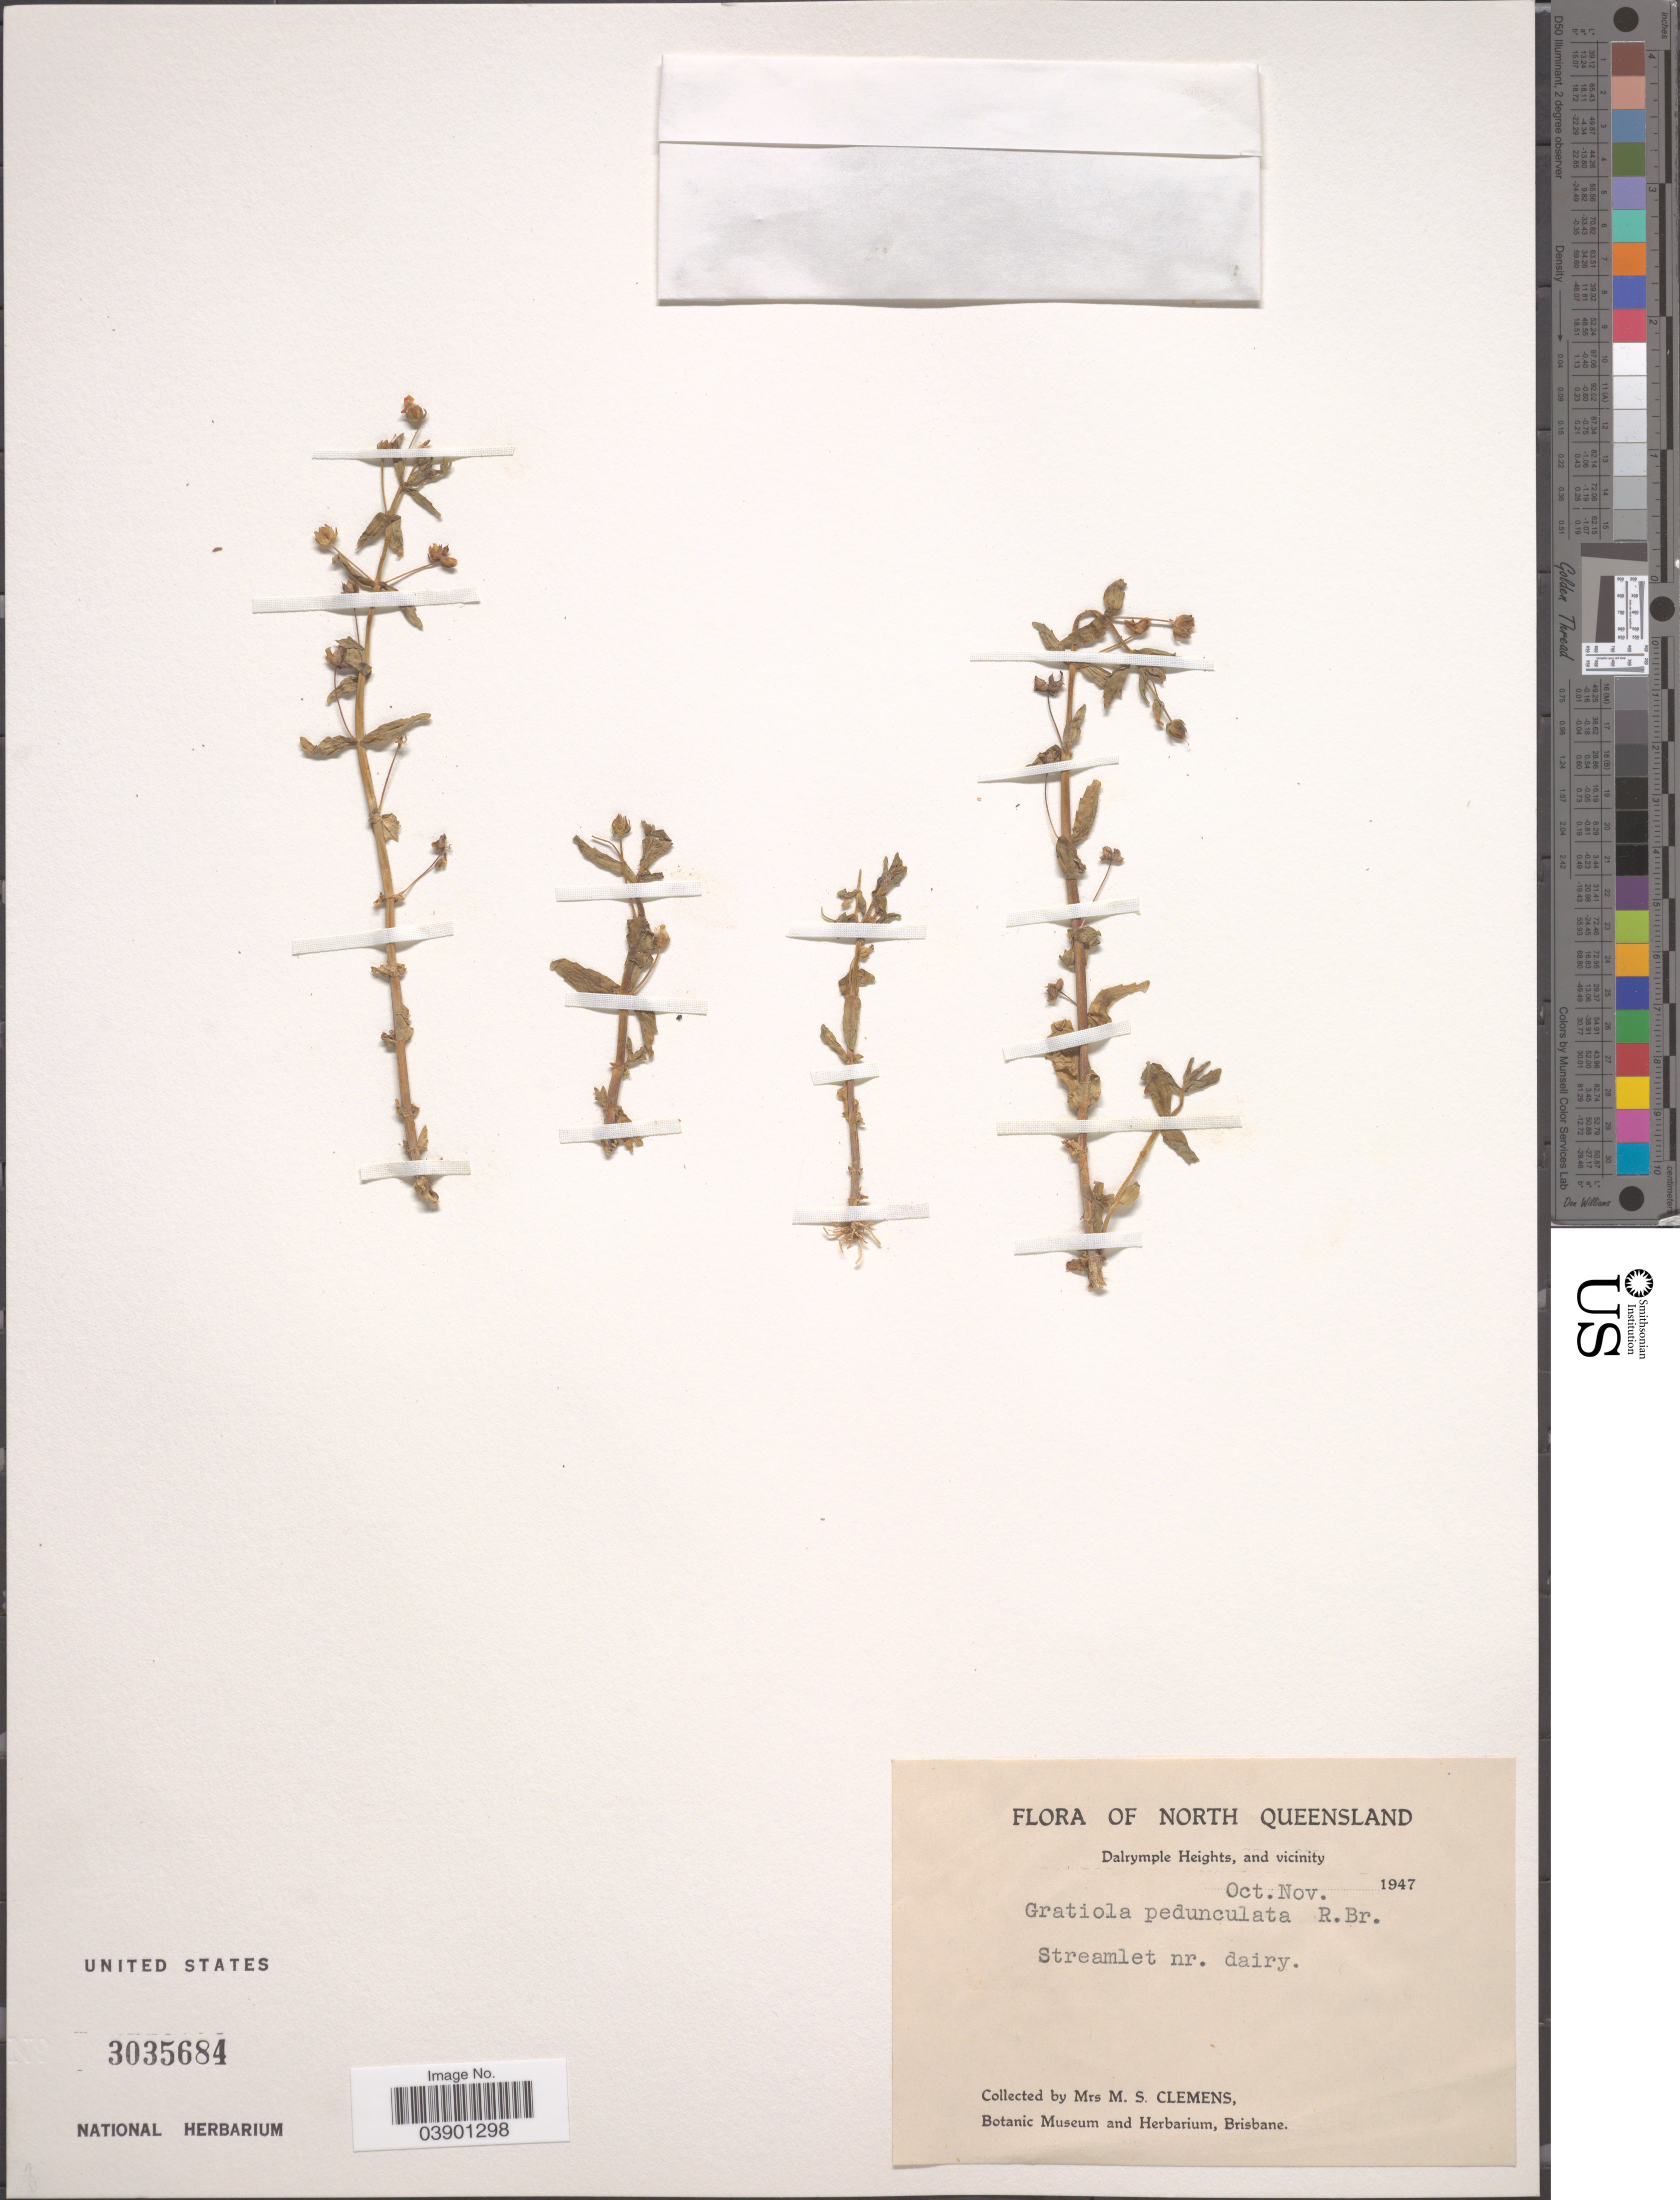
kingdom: Plantae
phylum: Tracheophyta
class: Magnoliopsida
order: Lamiales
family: Plantaginaceae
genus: Gratiola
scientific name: Gratiola pedunculata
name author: R. Br.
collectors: M. S. Clemens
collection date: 1947-10/1947-11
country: Australia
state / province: Queensland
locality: North Queensland. Dalrymple Heights, and vicinity. Streamlet nr. dairy.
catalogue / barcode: US 3035684